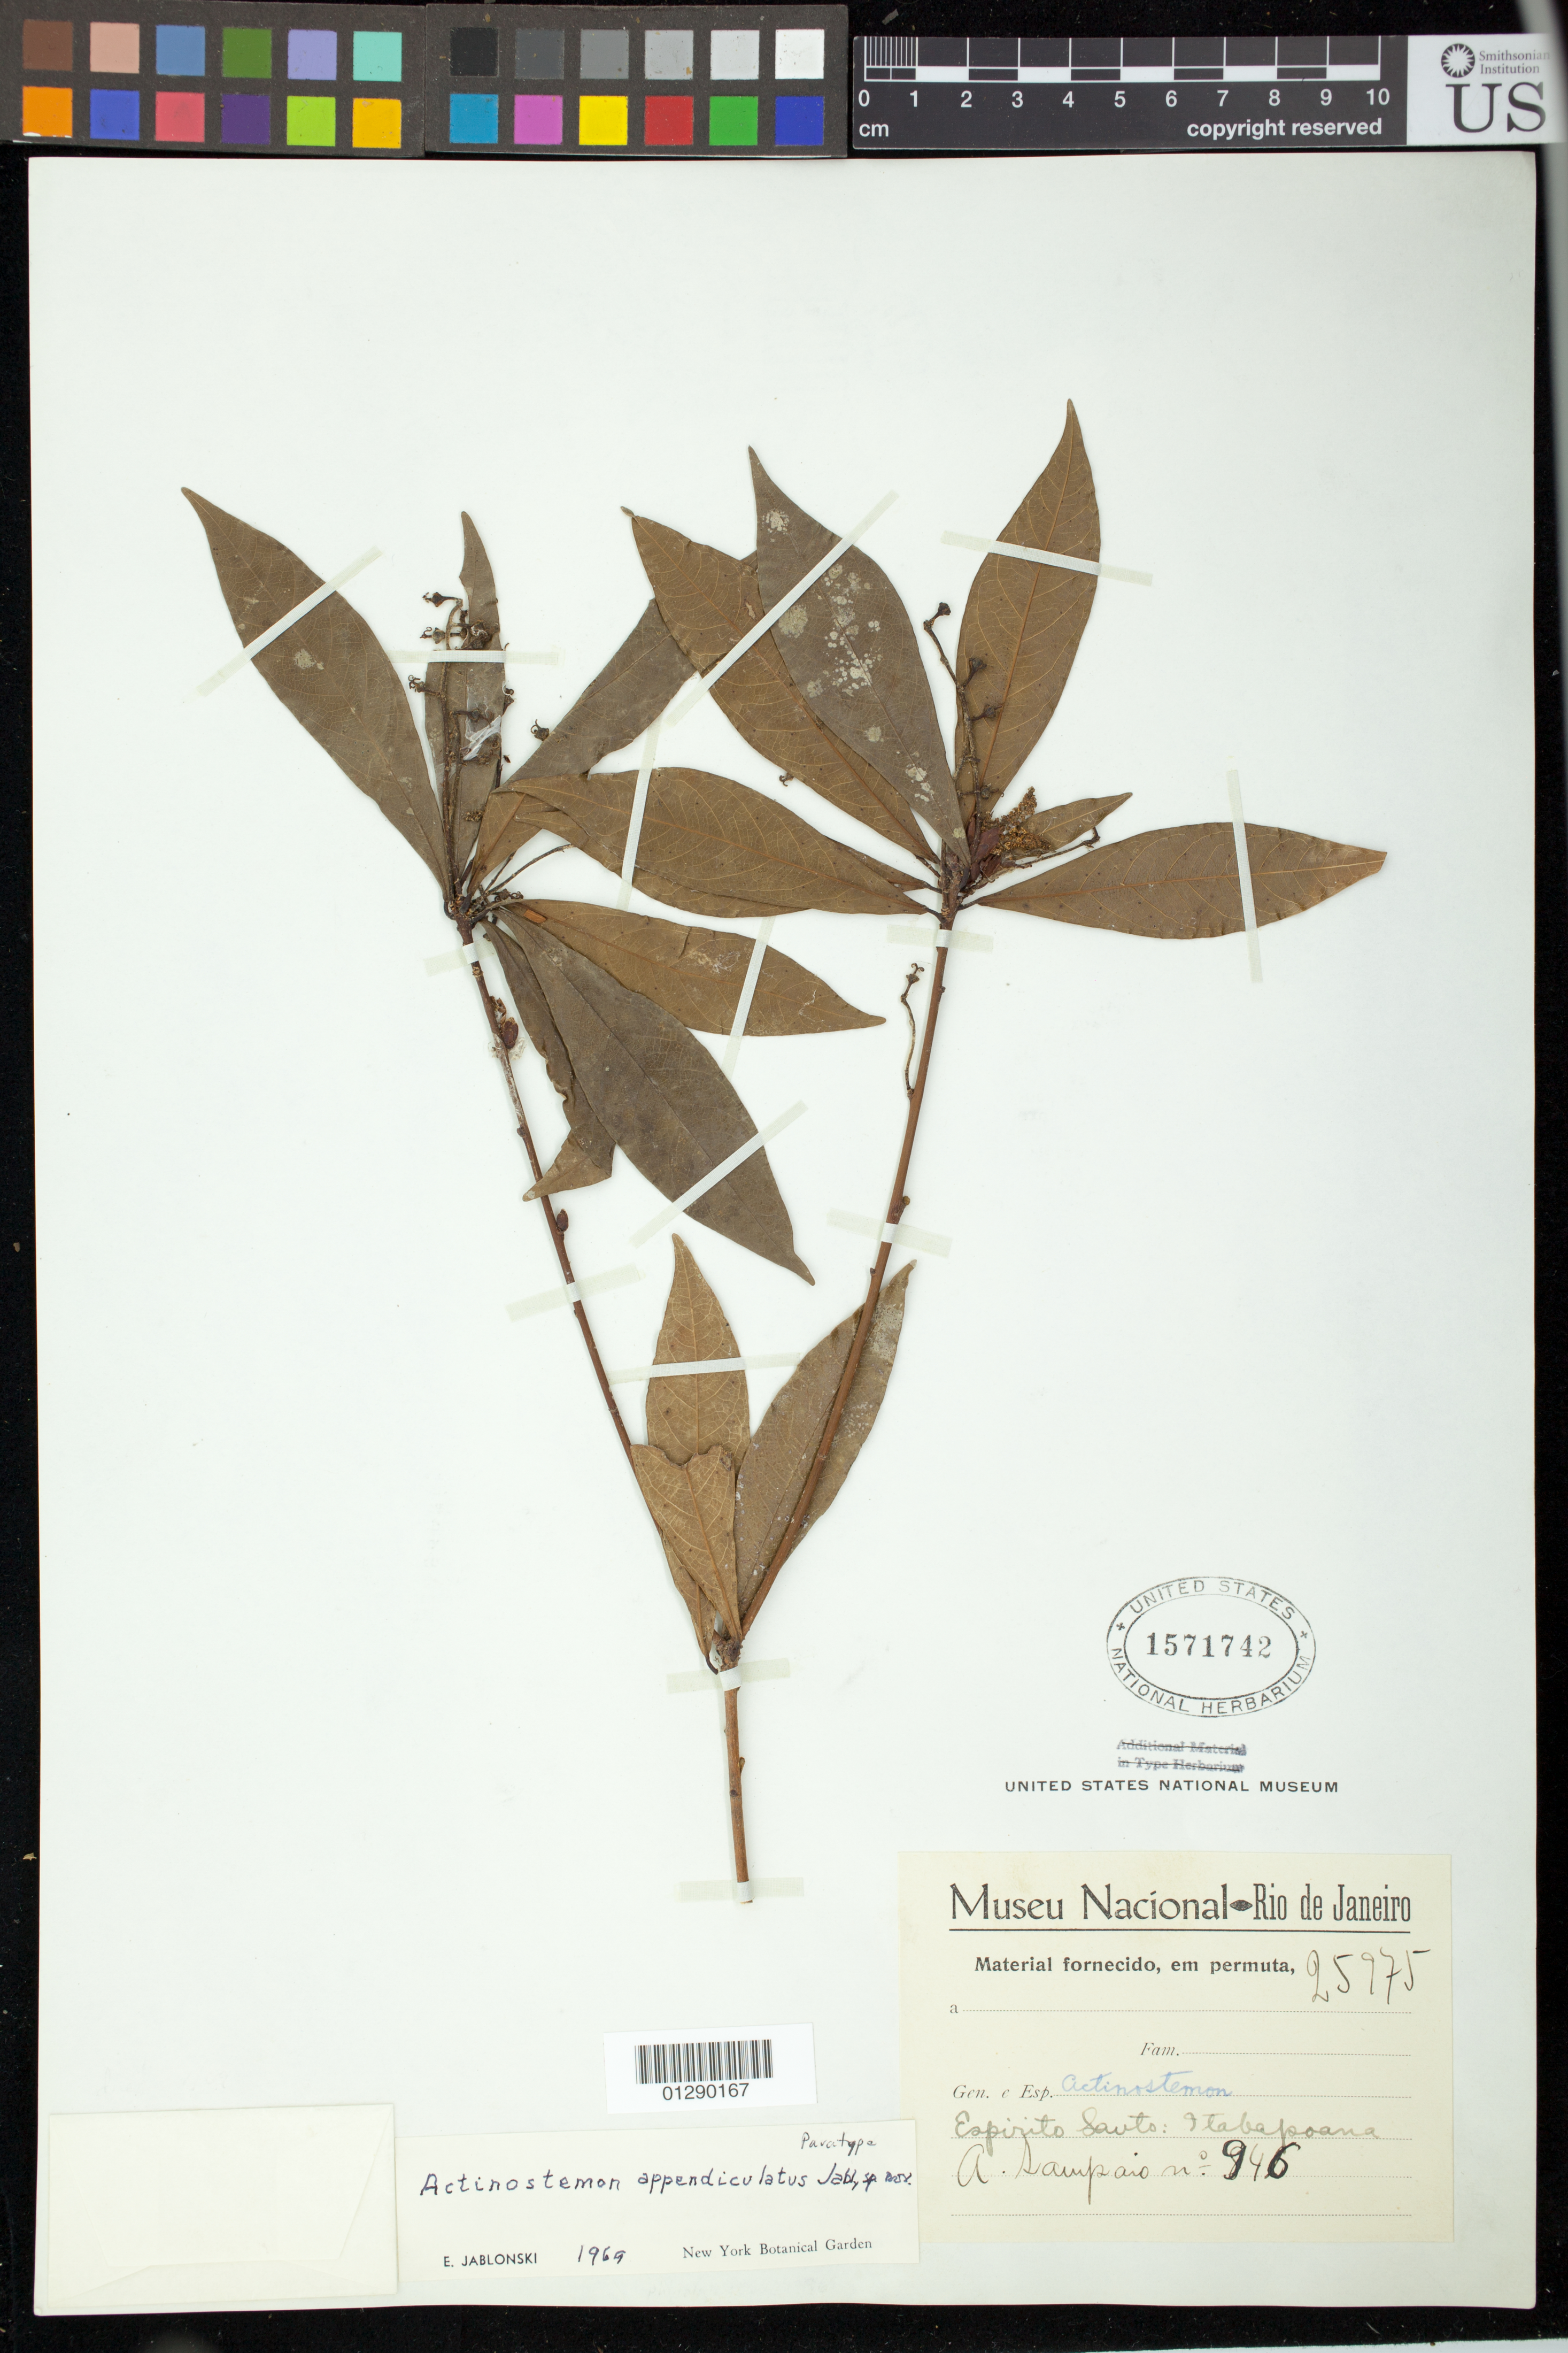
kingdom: Plantae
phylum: Tracheophyta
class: Magnoliopsida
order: Malpighiales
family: Euphorbiaceae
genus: Actinostemon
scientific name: Actinostemon appendiculatus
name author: Jabl.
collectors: A. J. Sampaio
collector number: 946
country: Brazil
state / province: Rio de Janeiro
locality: Espirito Santo: Itabapoana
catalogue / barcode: US 1571742